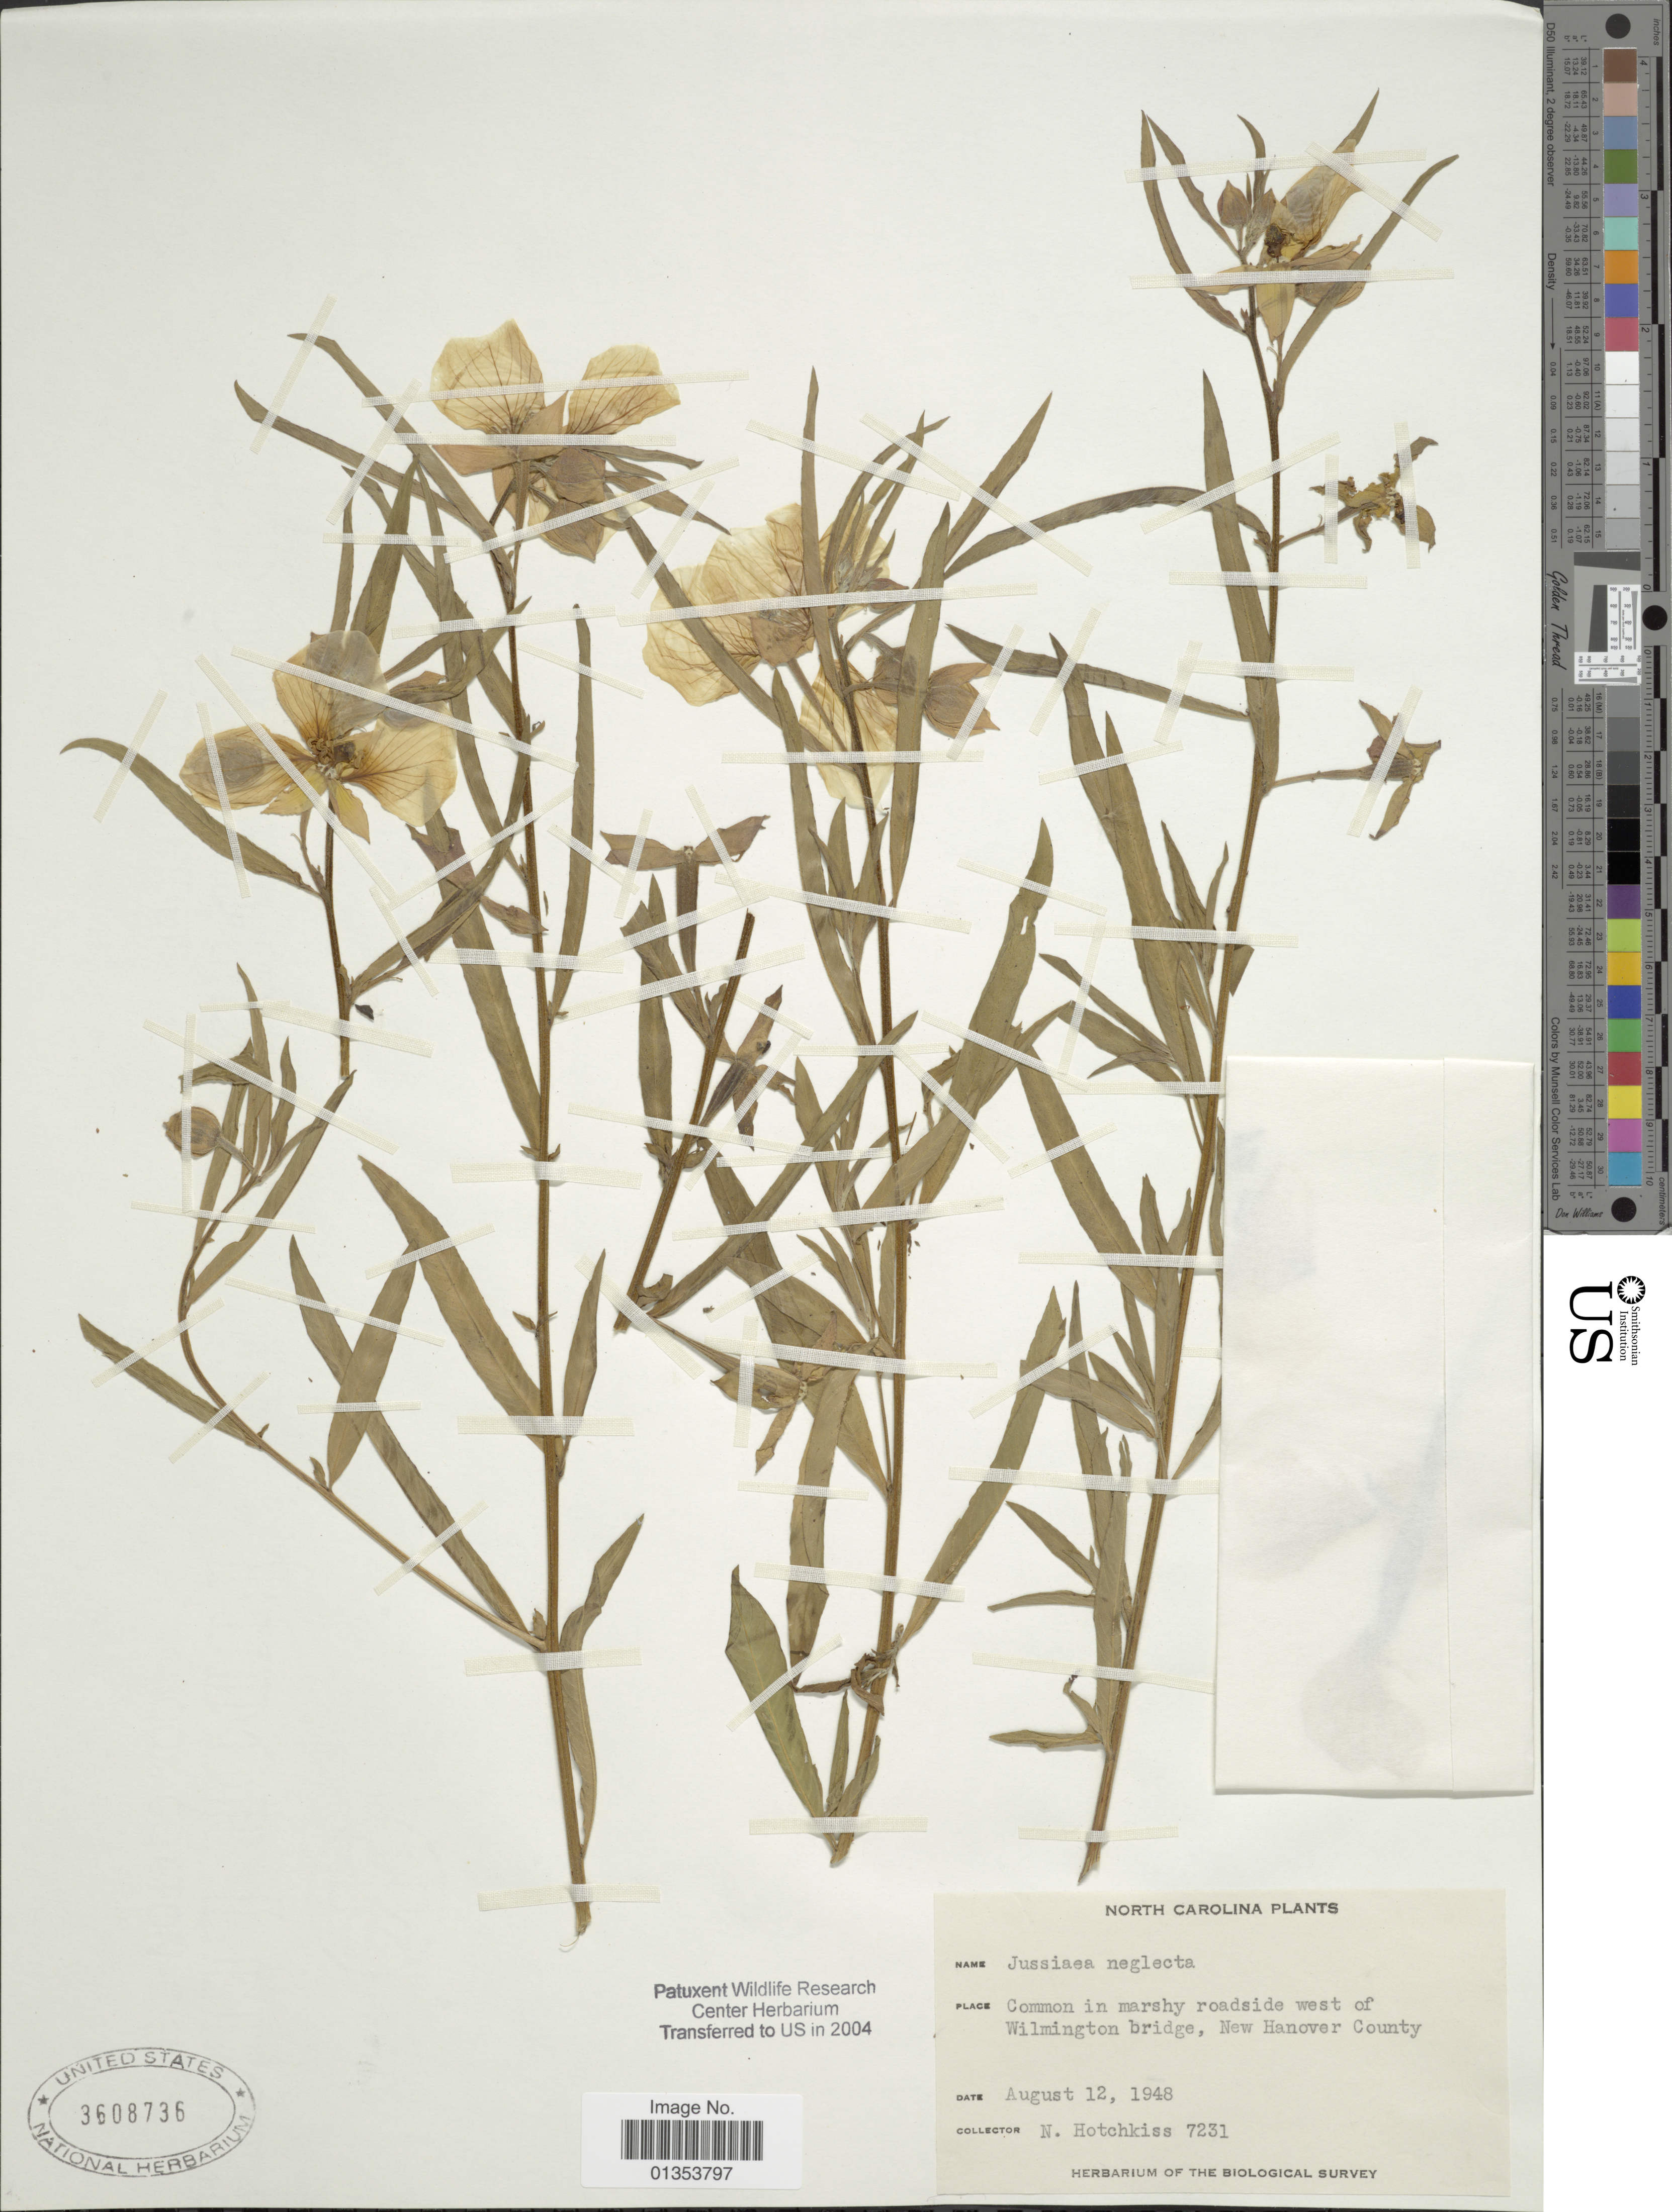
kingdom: Plantae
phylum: Tracheophyta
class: Magnoliopsida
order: Myrtales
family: Onagraceae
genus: Ludwigia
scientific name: Ludwigia bonariensis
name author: (Micheli) H. Hara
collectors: N. Hotchkiss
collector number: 7231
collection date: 1948-08-12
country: United States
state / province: North Carolina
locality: Common in marshy roadside west of Wilmington bridge, New Hanover County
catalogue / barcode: US 3608736